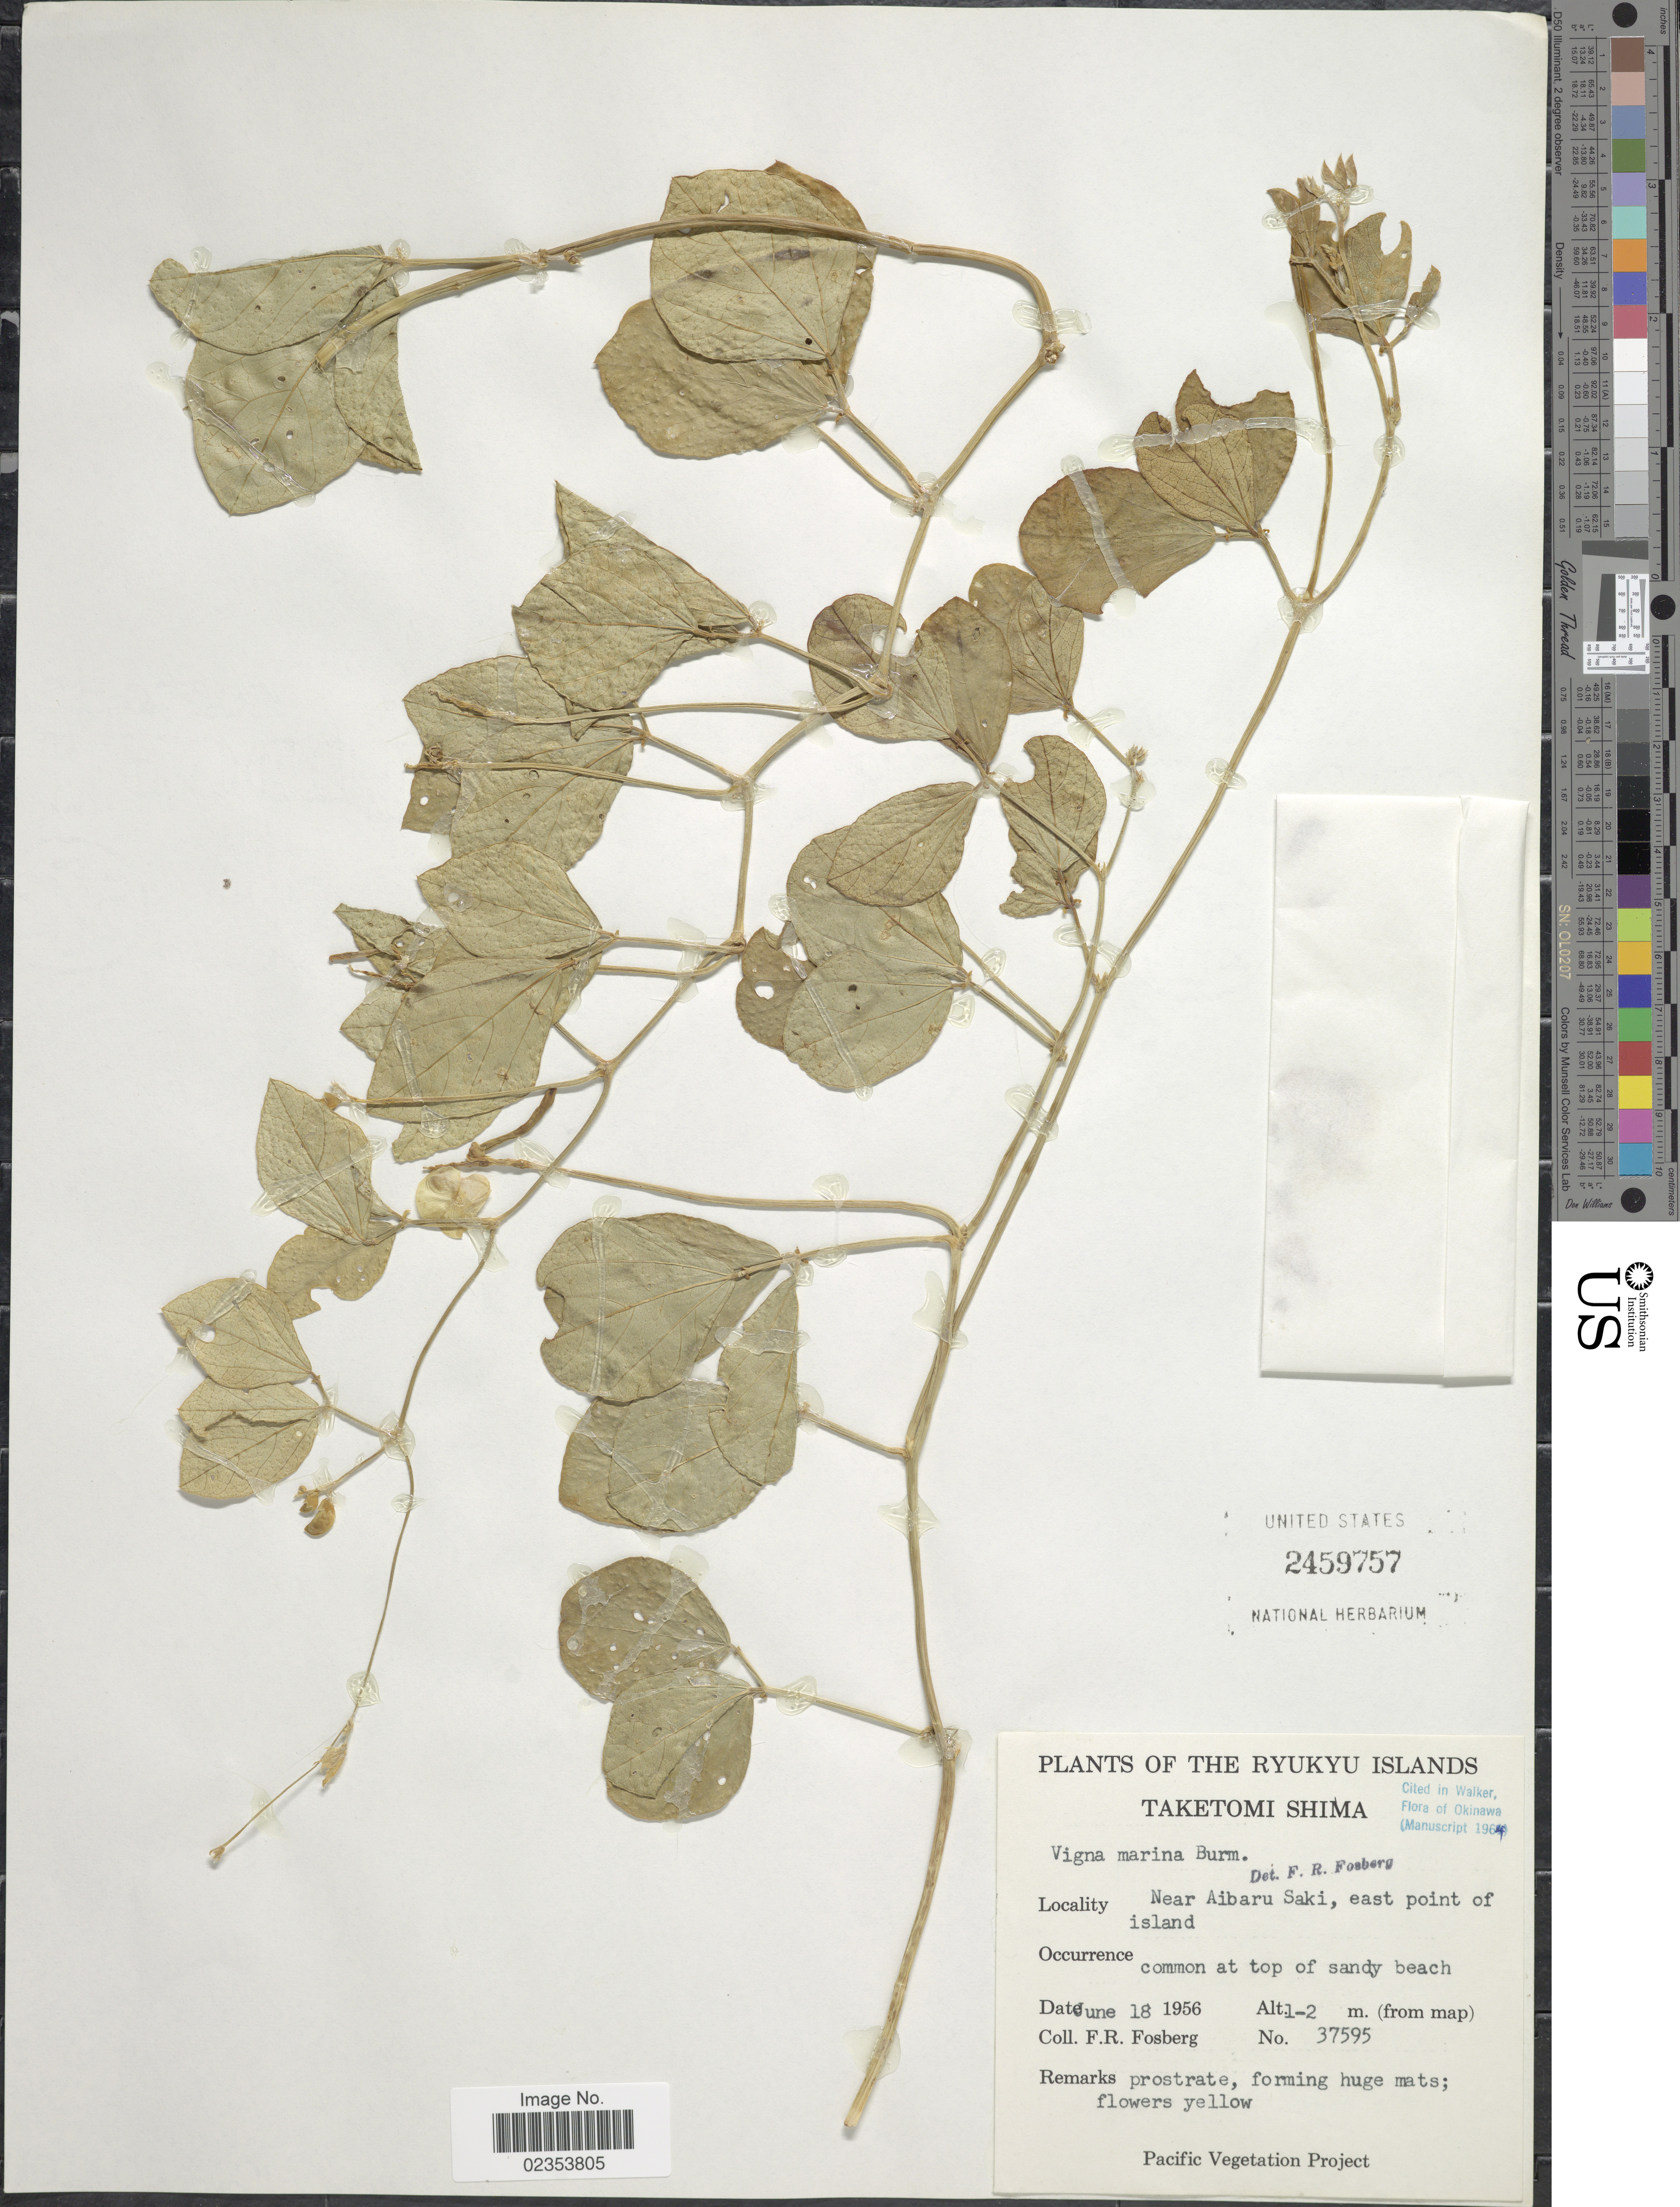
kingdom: Plantae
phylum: Tracheophyta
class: Magnoliopsida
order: Fabales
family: Fabaceae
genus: Vigna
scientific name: Vigna marina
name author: (Burm.) Merr.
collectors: F. R. Fosberg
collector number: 37595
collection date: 1956-06-18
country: Japan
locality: Ryukyu Islands. Taketomi Shima. Near Aibaru Saki, east point of island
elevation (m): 1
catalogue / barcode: US 2459757